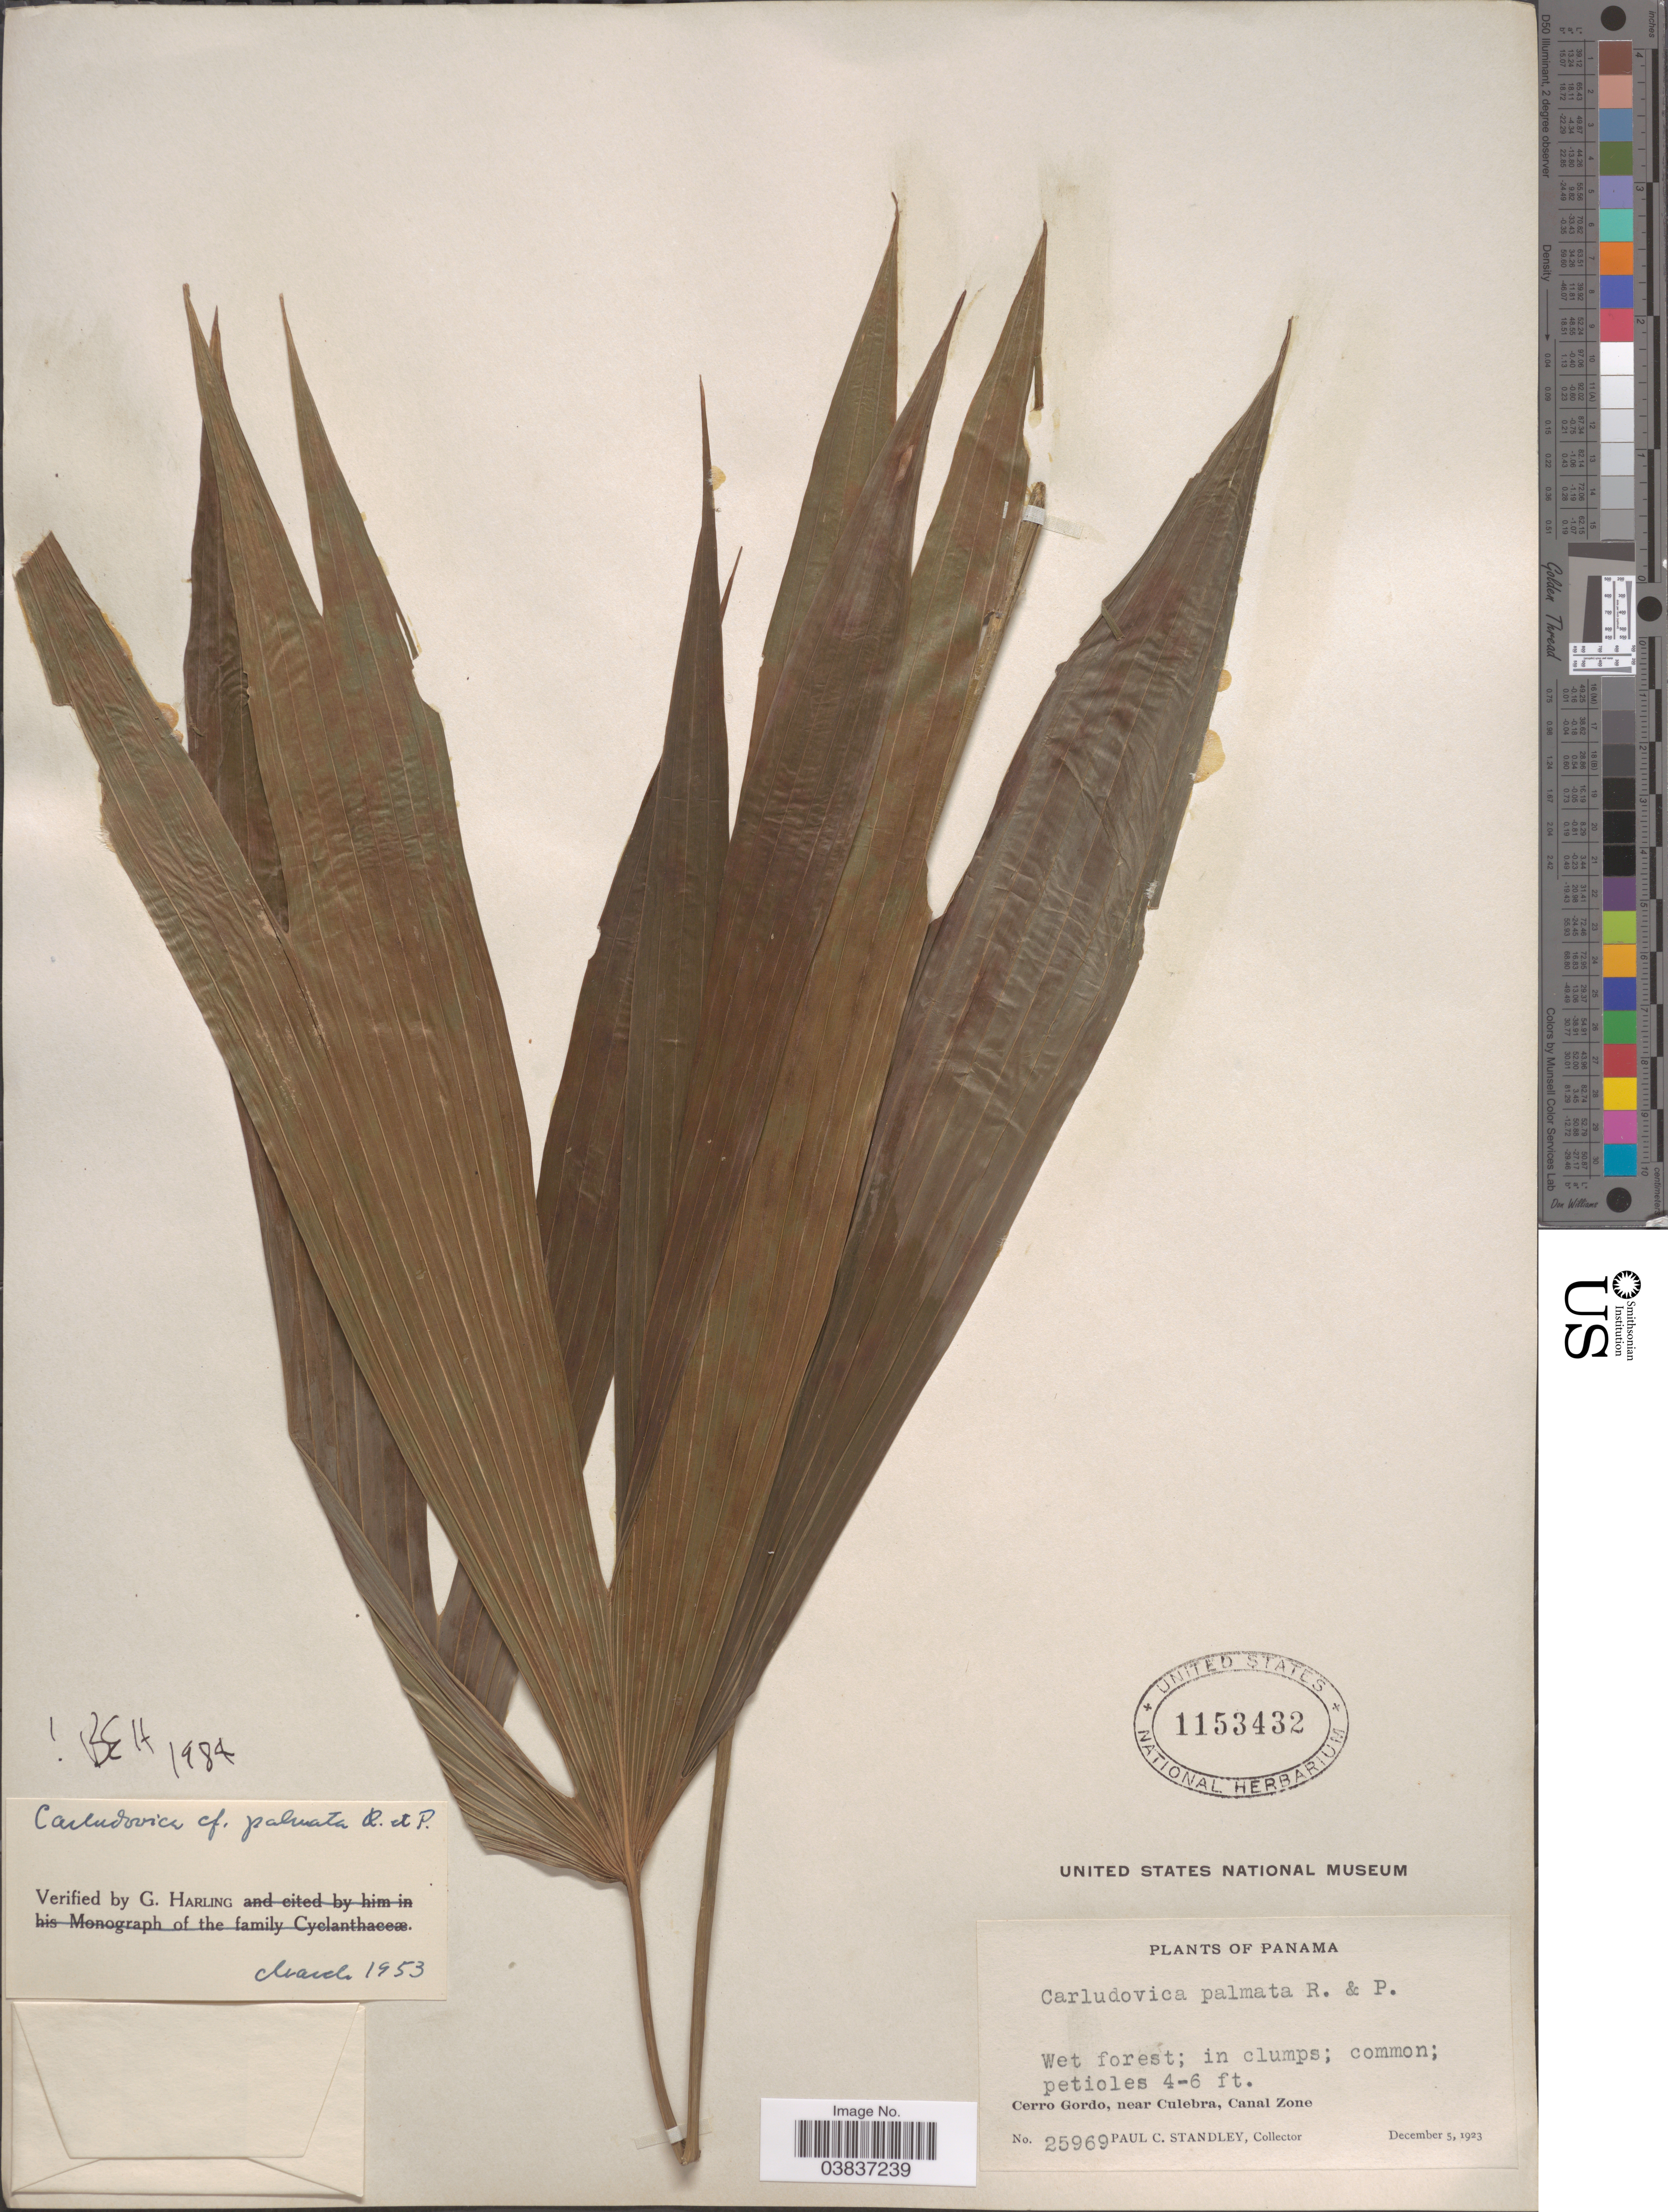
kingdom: Plantae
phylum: Tracheophyta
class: Liliopsida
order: Pandanales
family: Cyclanthaceae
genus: Carludovica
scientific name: Carludovica palmata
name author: Ruiz & Pav.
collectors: P. C. Standley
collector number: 25969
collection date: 1923-12-05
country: Panama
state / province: Colón / Panamá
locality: Cerro Gordo, near Culebra, Canal Zone.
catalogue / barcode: US 1153432